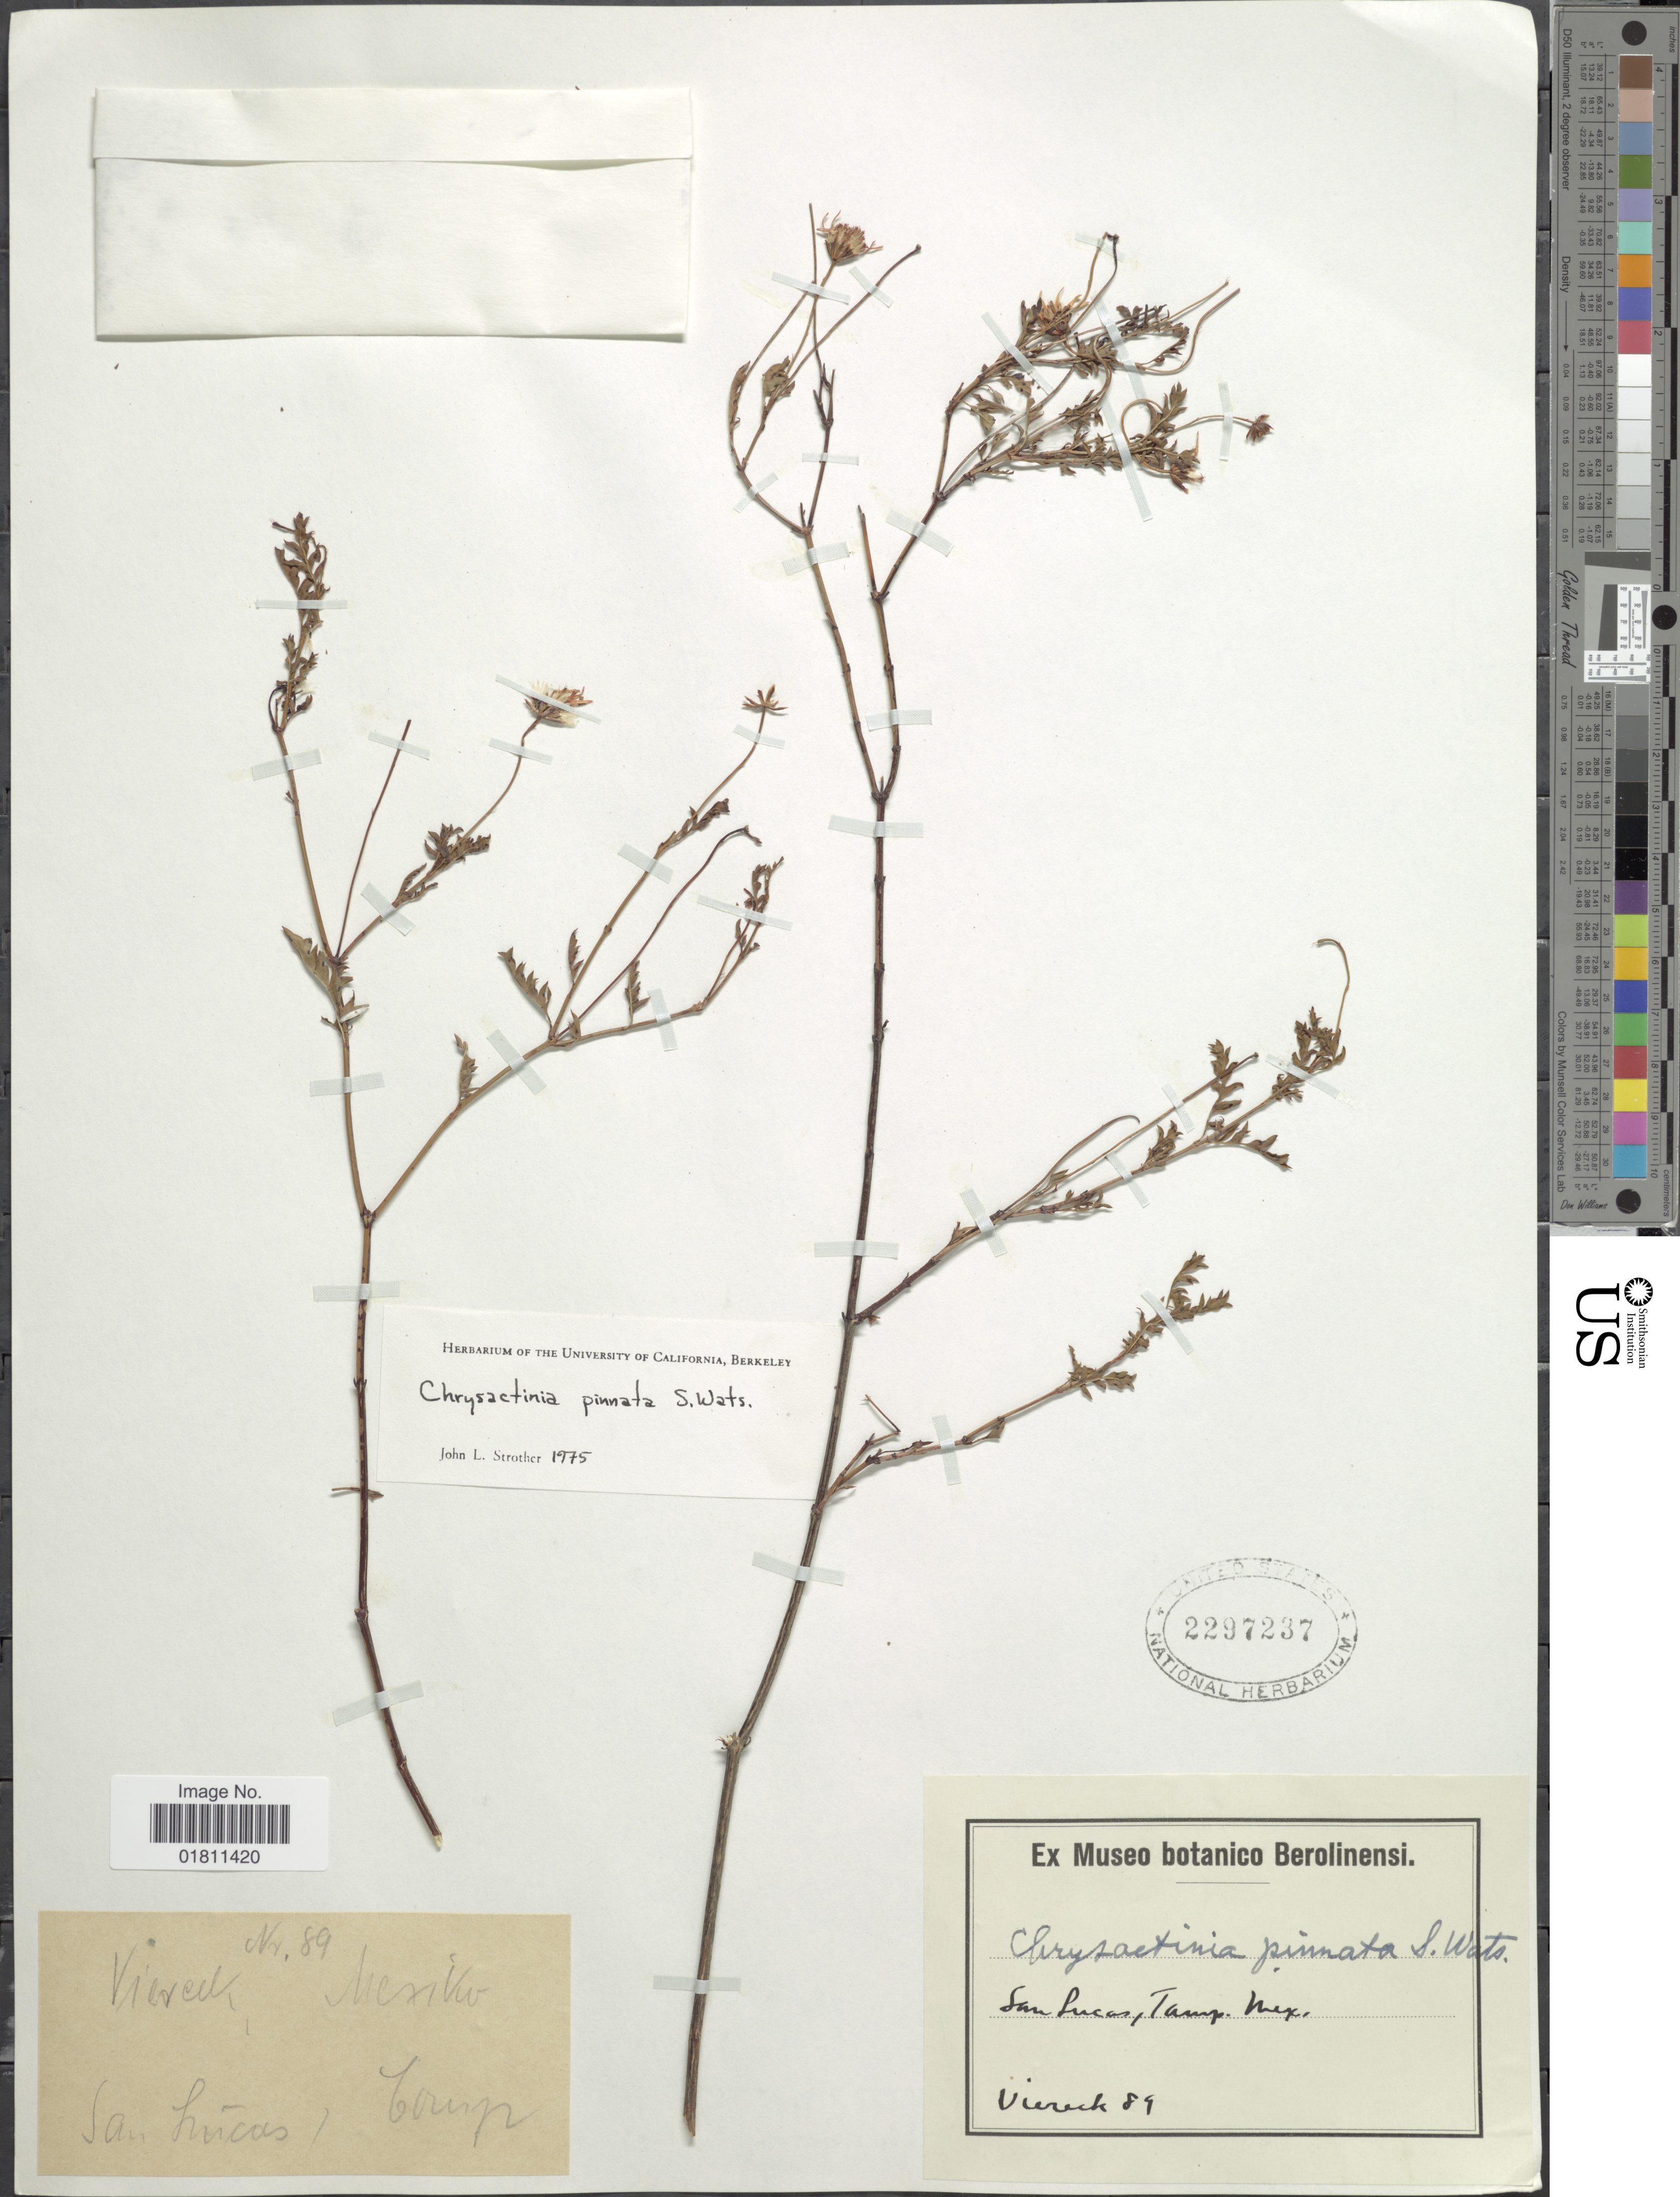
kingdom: Plantae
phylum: Tracheophyta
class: Magnoliopsida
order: Asterales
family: Asteraceae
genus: Chrysactinia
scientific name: Chrysactinia pinnata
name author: S. Watson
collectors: -. Viereck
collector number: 89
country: Mexico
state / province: Tamaulipas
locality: San Lucas, Tamp, Mex.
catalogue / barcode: US 2297237